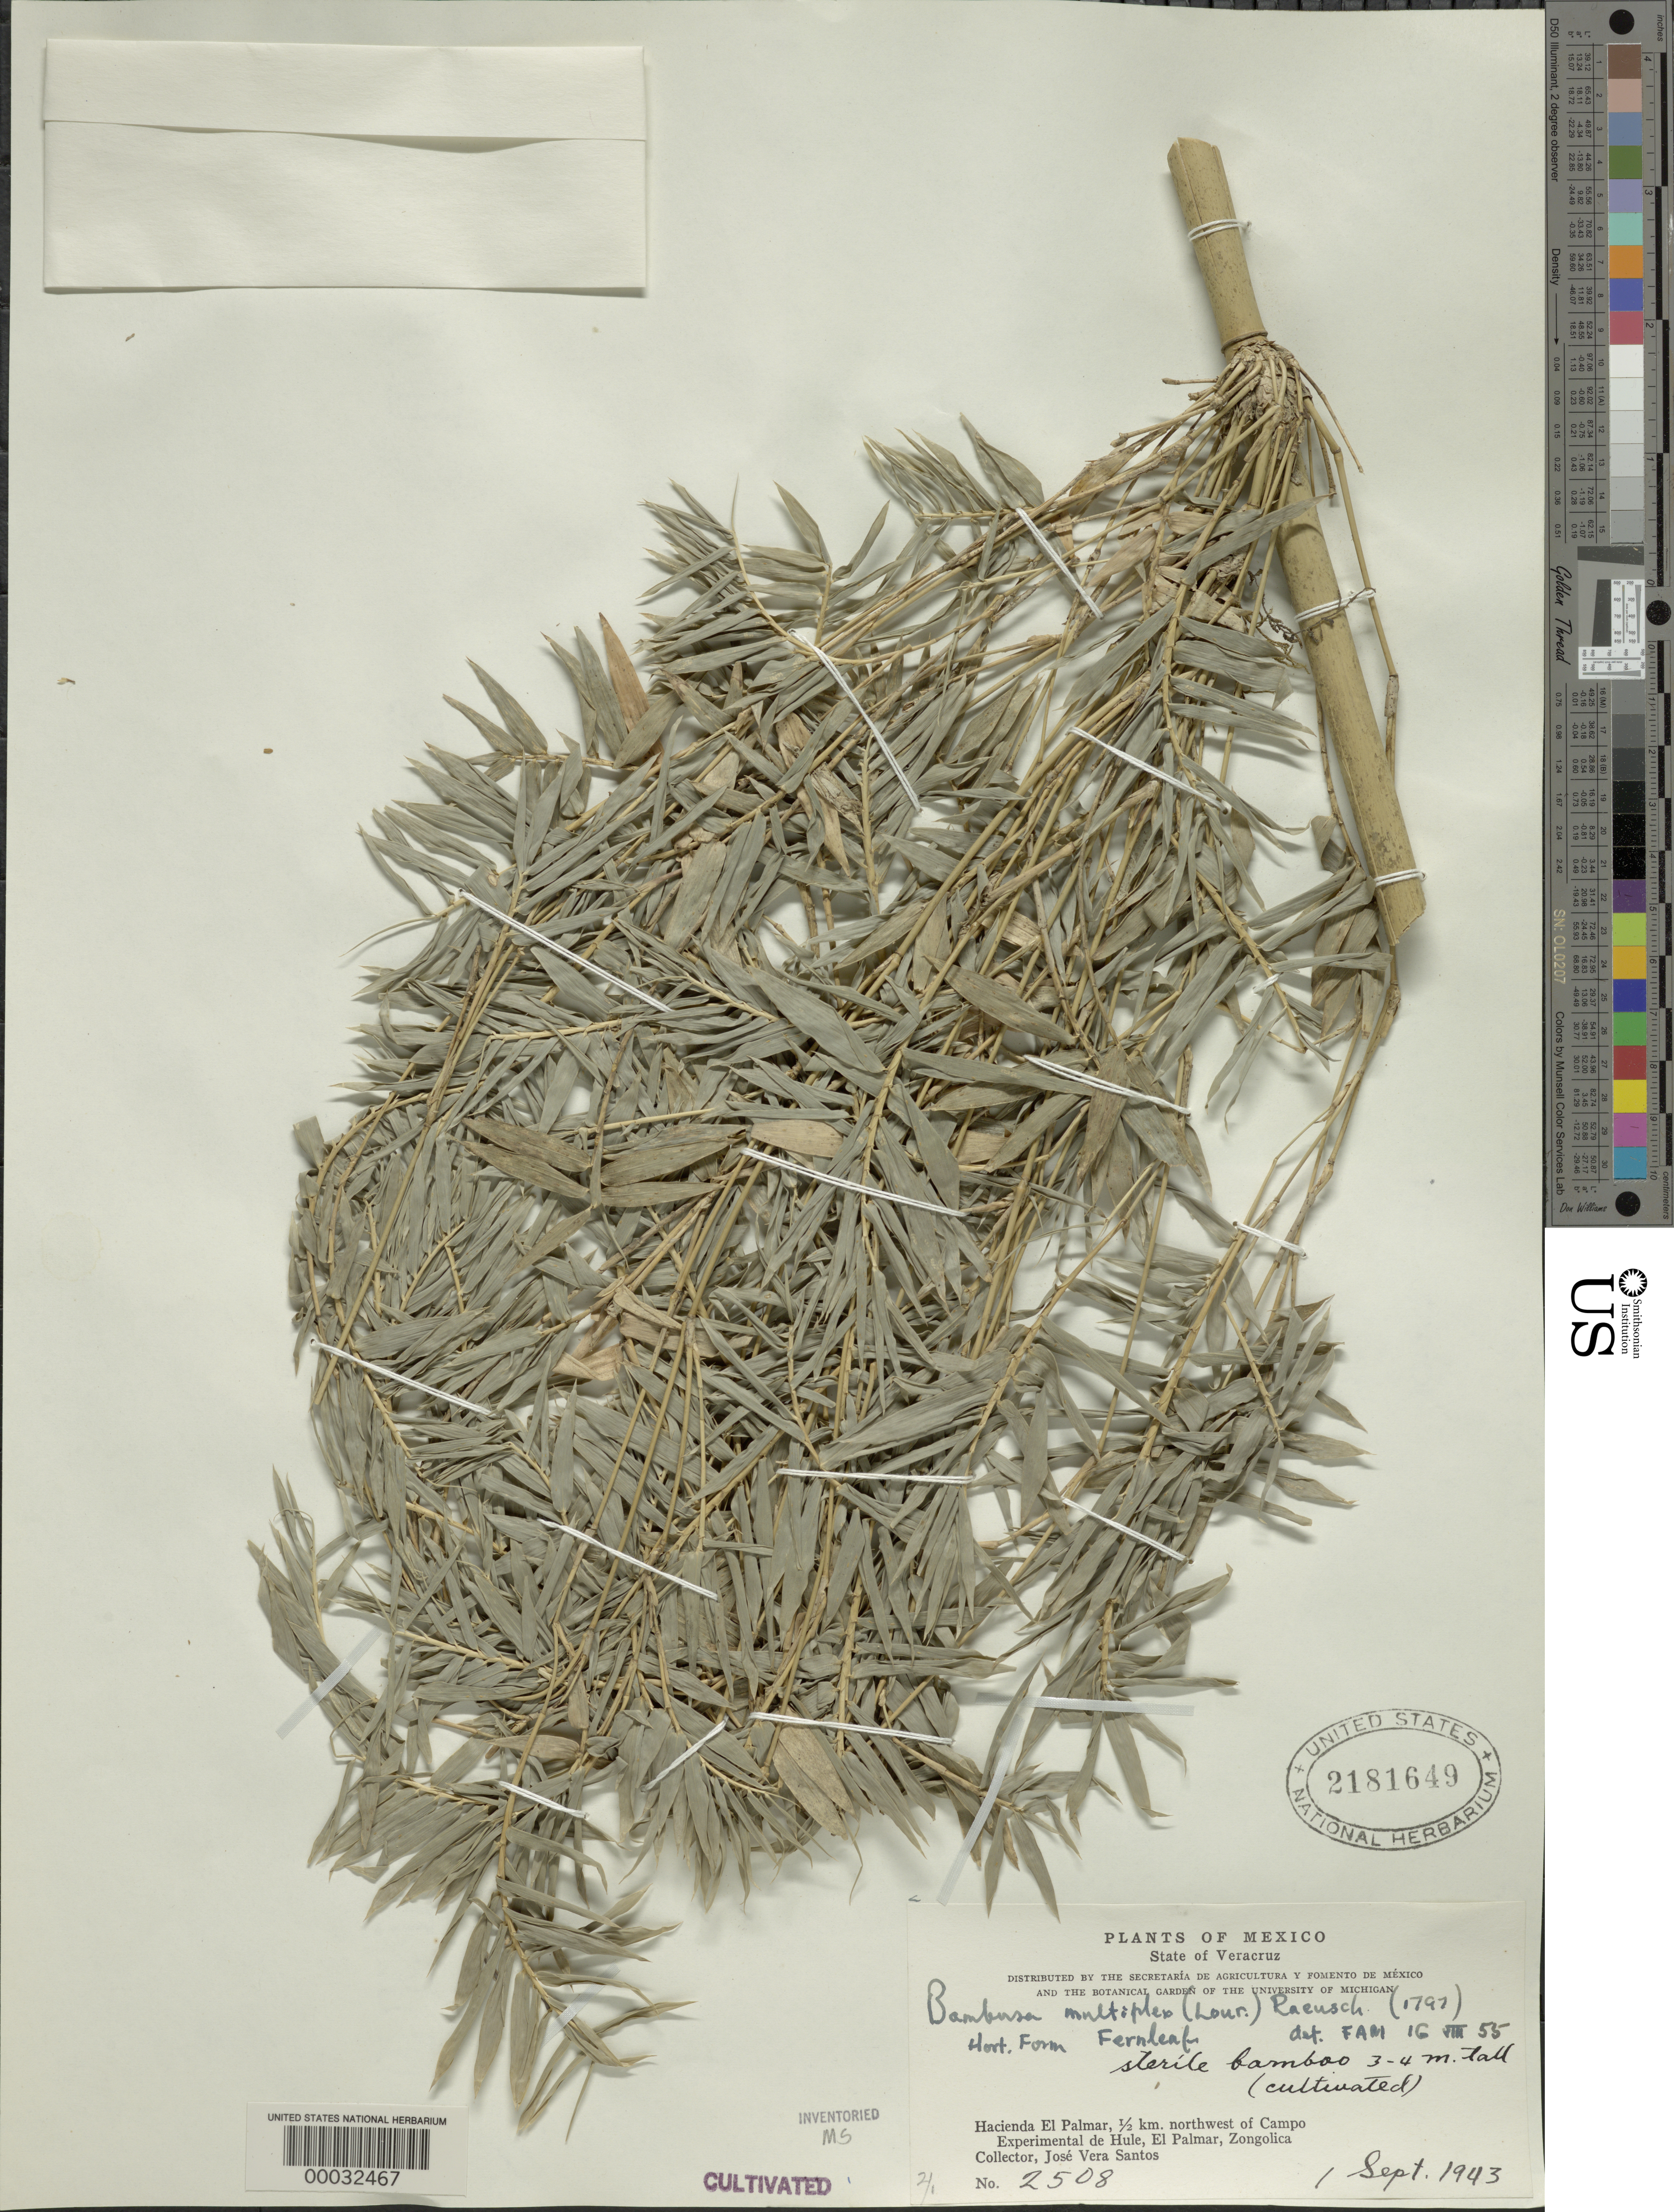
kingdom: Plantae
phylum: Tracheophyta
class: Liliopsida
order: Poales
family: Poaceae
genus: Bambusa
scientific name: Bambusa multiplex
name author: (Lour.) Raeusch. ex Schult. & Schult. f.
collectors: J. V. Santos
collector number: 2508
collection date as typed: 01 Sep 1943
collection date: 1943-09-01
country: Mexico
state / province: Veracruz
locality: Campo experimental de hule, hacienda el palmer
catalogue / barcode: US 2181649